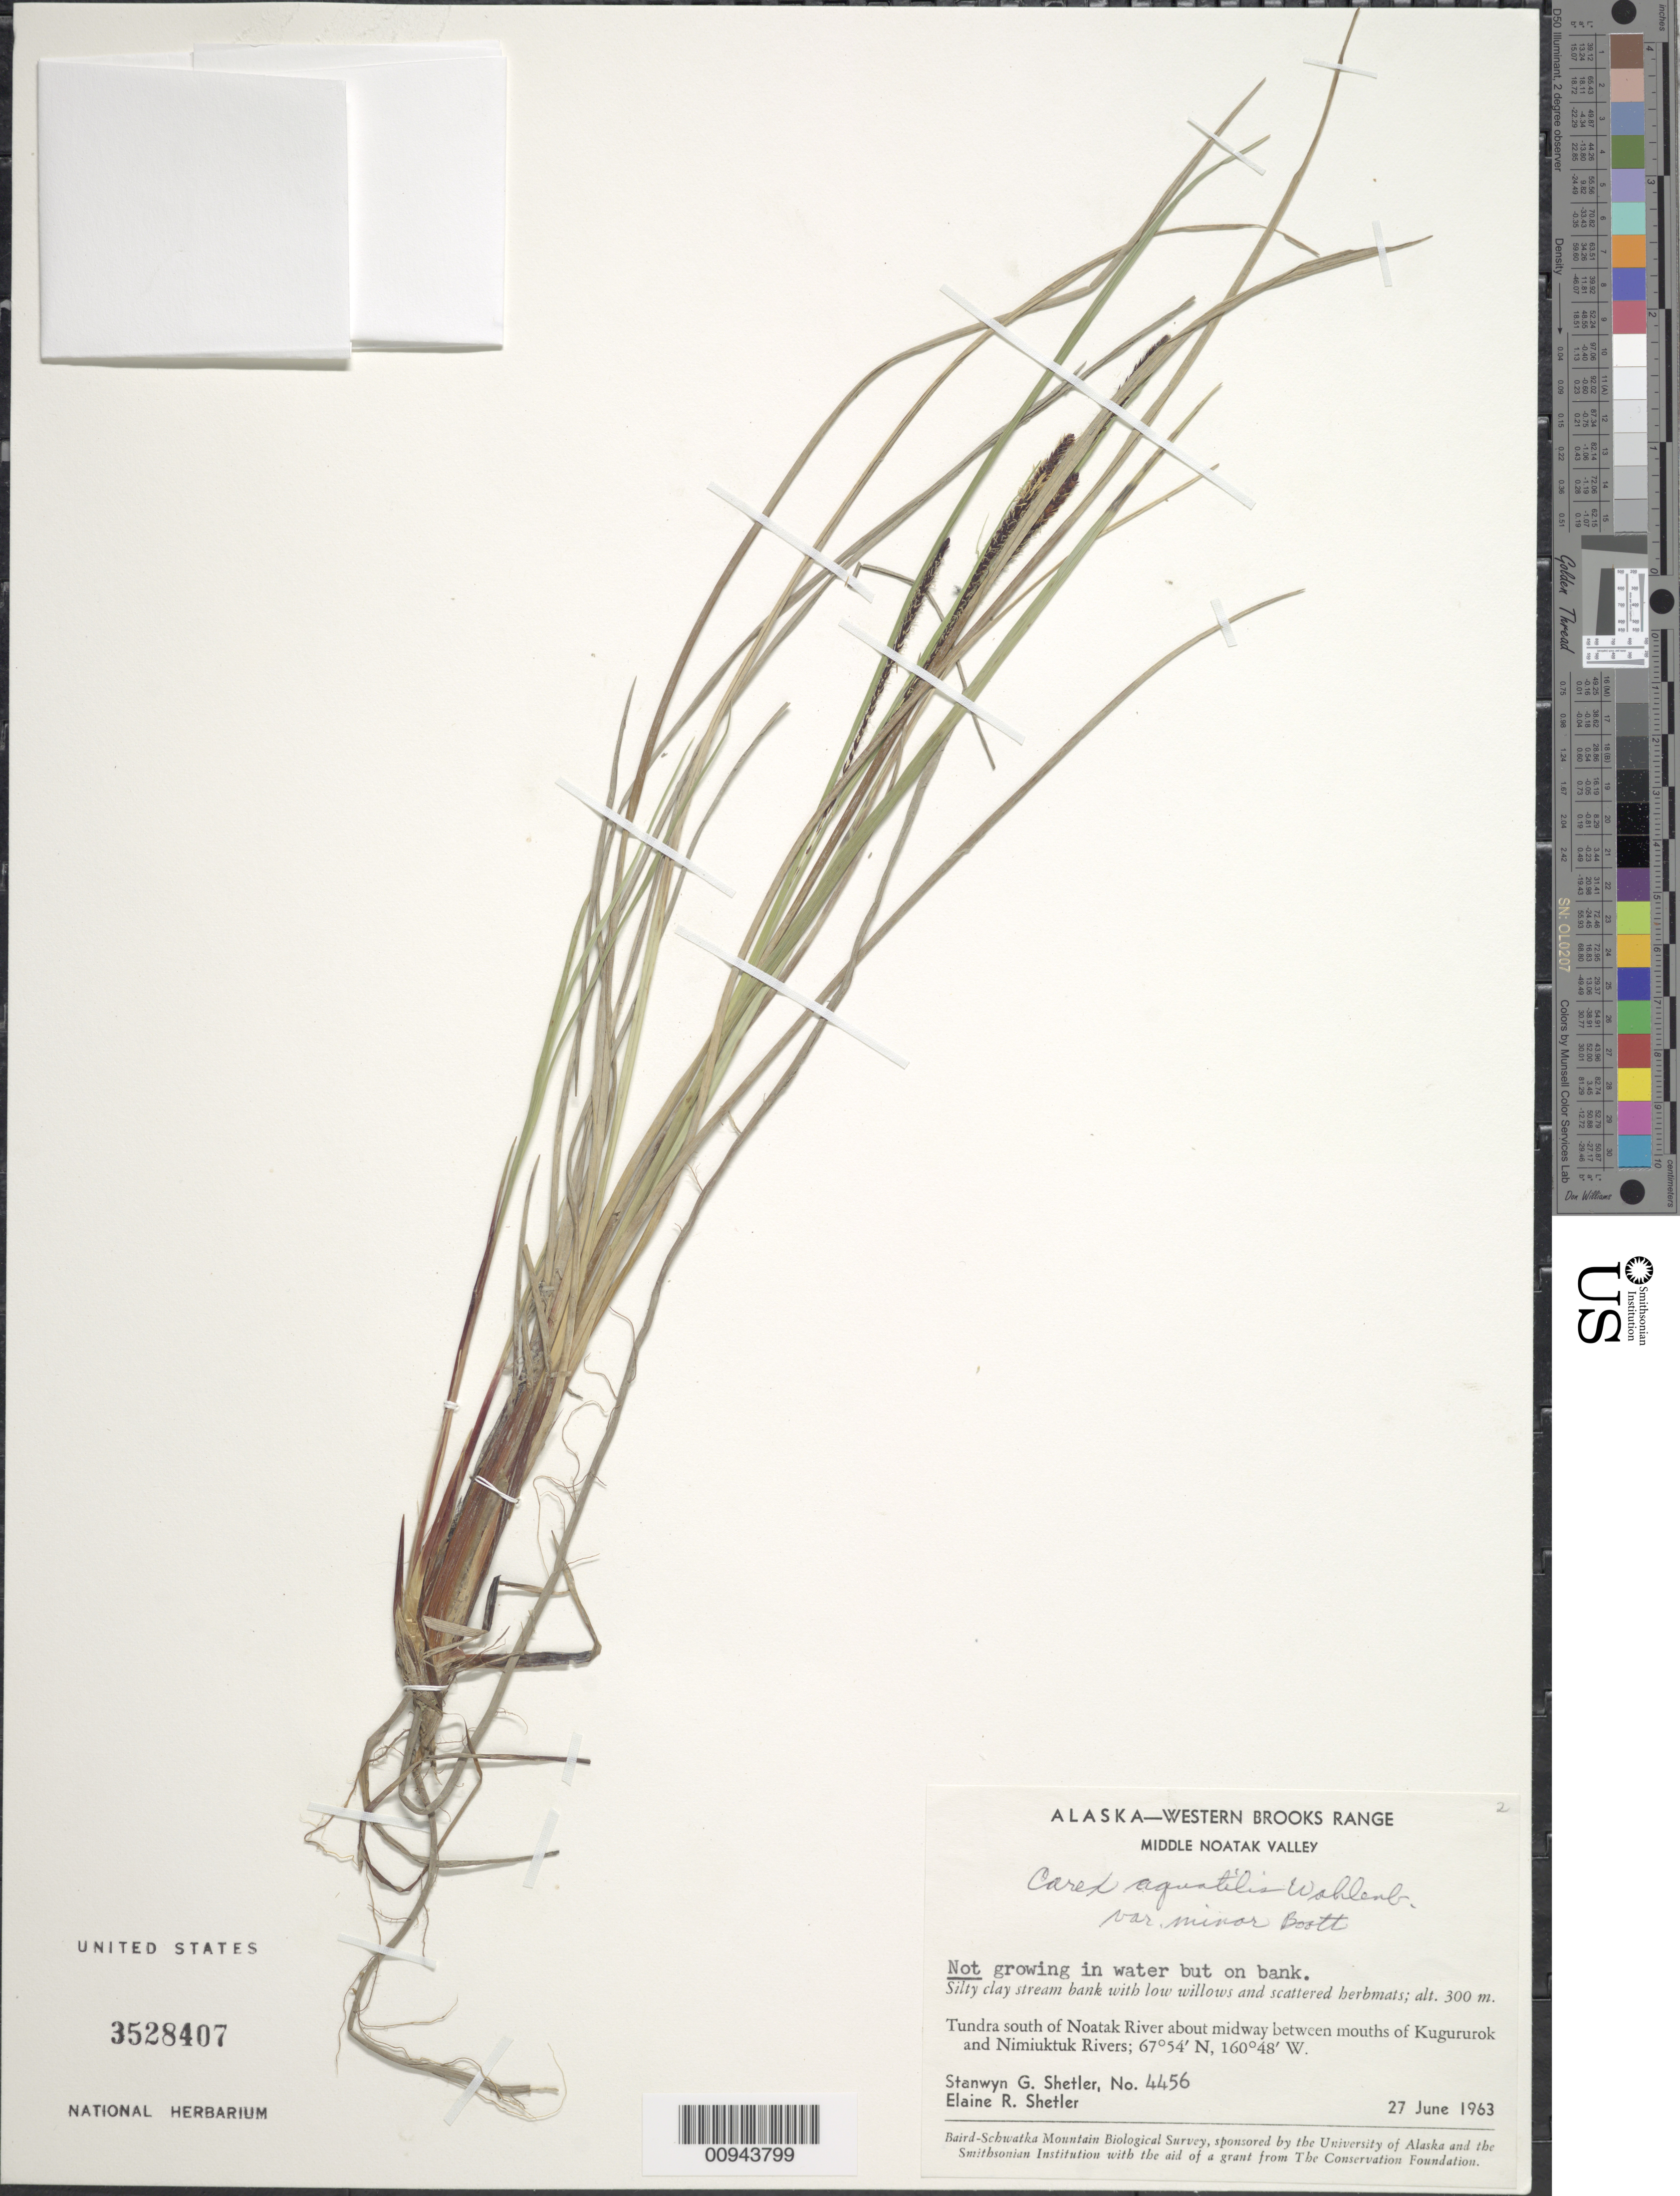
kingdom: Plantae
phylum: Tracheophyta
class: Liliopsida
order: Poales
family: Cyperaceae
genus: Carex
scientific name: Carex aquatilis var. minor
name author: Boott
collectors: S. Shetler & E. R. Shetler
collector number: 4456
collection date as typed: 27 Jun 1963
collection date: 1963-06-27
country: United States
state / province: Alaska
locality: S of Noatak River about midway between mouths of Kugururok and Nimiuktuk Rivers. Western Brooks Range, Middle Noatak Valley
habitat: Tundra. Silty clay stream bank with low willows and scattered herbmats. Not growing in water but on bank.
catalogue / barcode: US 3528407